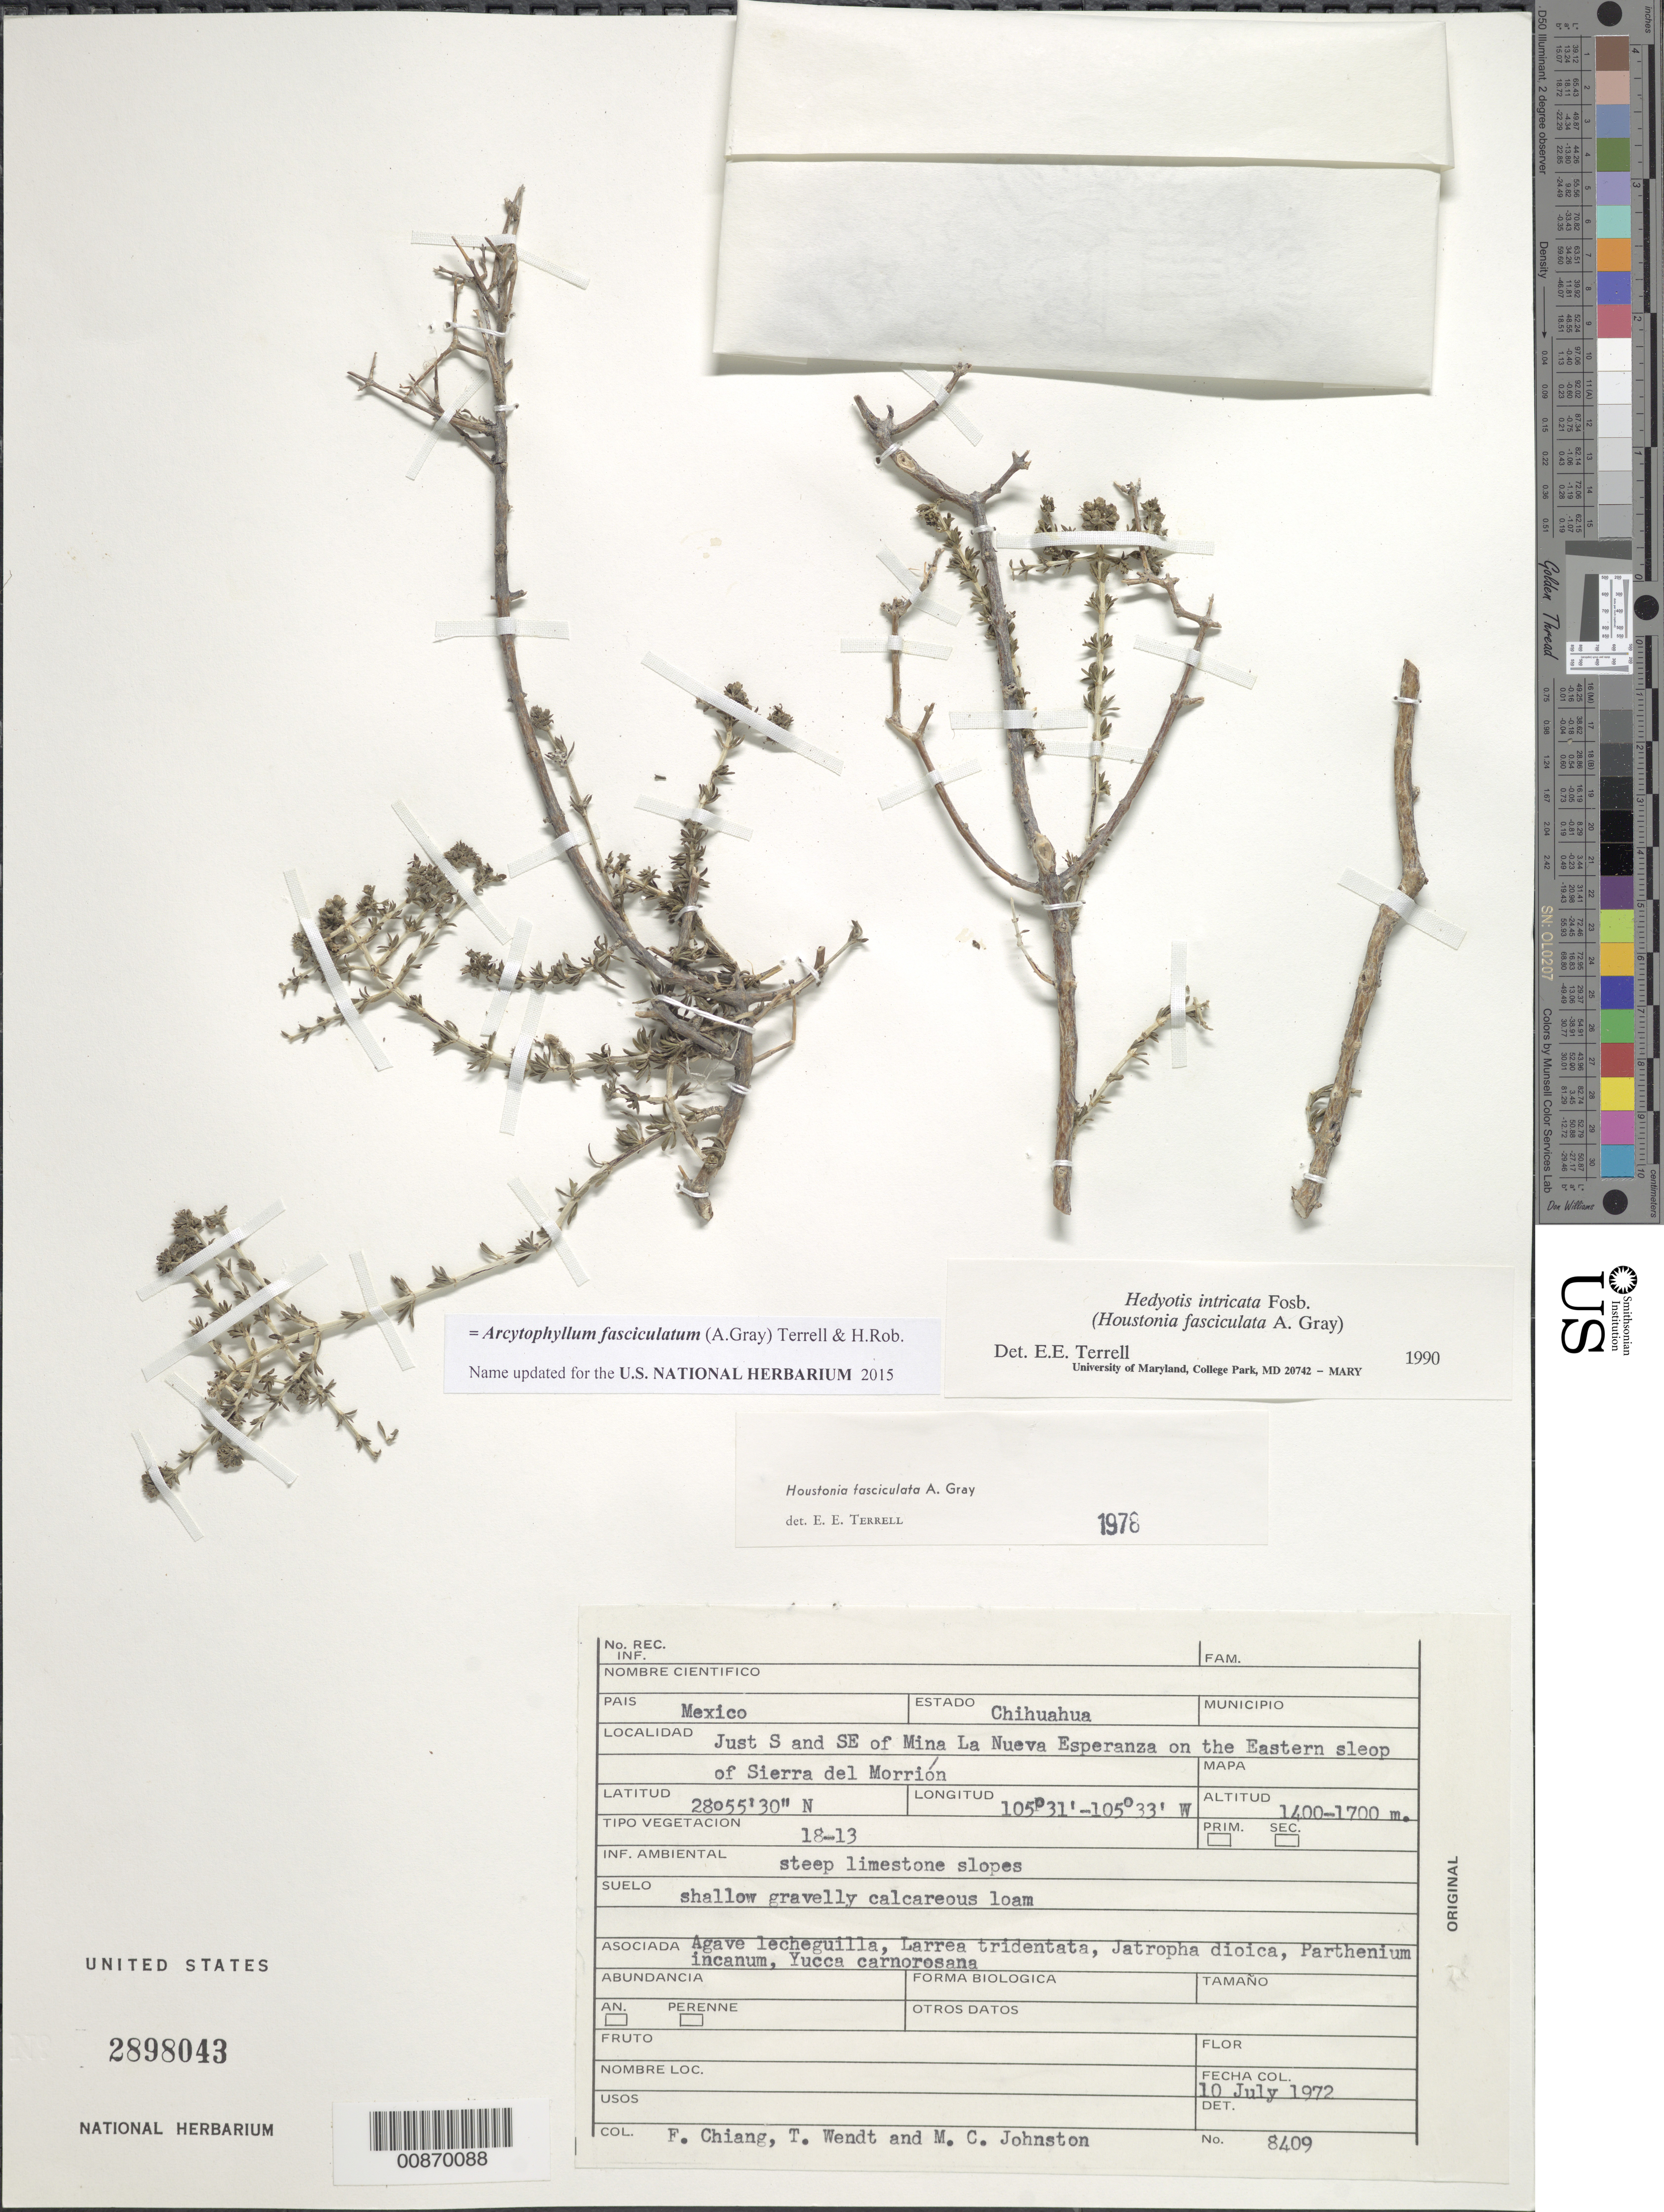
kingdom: Plantae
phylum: Tracheophyta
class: Magnoliopsida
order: Gentianales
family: Rubiaceae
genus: Arcytophyllum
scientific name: Arcytophyllum fasciculatum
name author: (A. Gray) Terrell & H. Rob.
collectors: F. Chiang, T. L. Wendt & M. Johnston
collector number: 8409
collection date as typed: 10 Jul 1972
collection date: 1972-07-10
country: Mexico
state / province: Chihuahua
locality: Just S and SE of Mina La Nueva Esperanza on the Eastern slope of Sierra del Morrión.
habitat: Steep limestone slopes. Shallow gravelly calcareous loam. With Agave lecheguilla, Larrea tridentata, Jatropha dioica, ..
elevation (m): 1700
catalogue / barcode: US 2898043